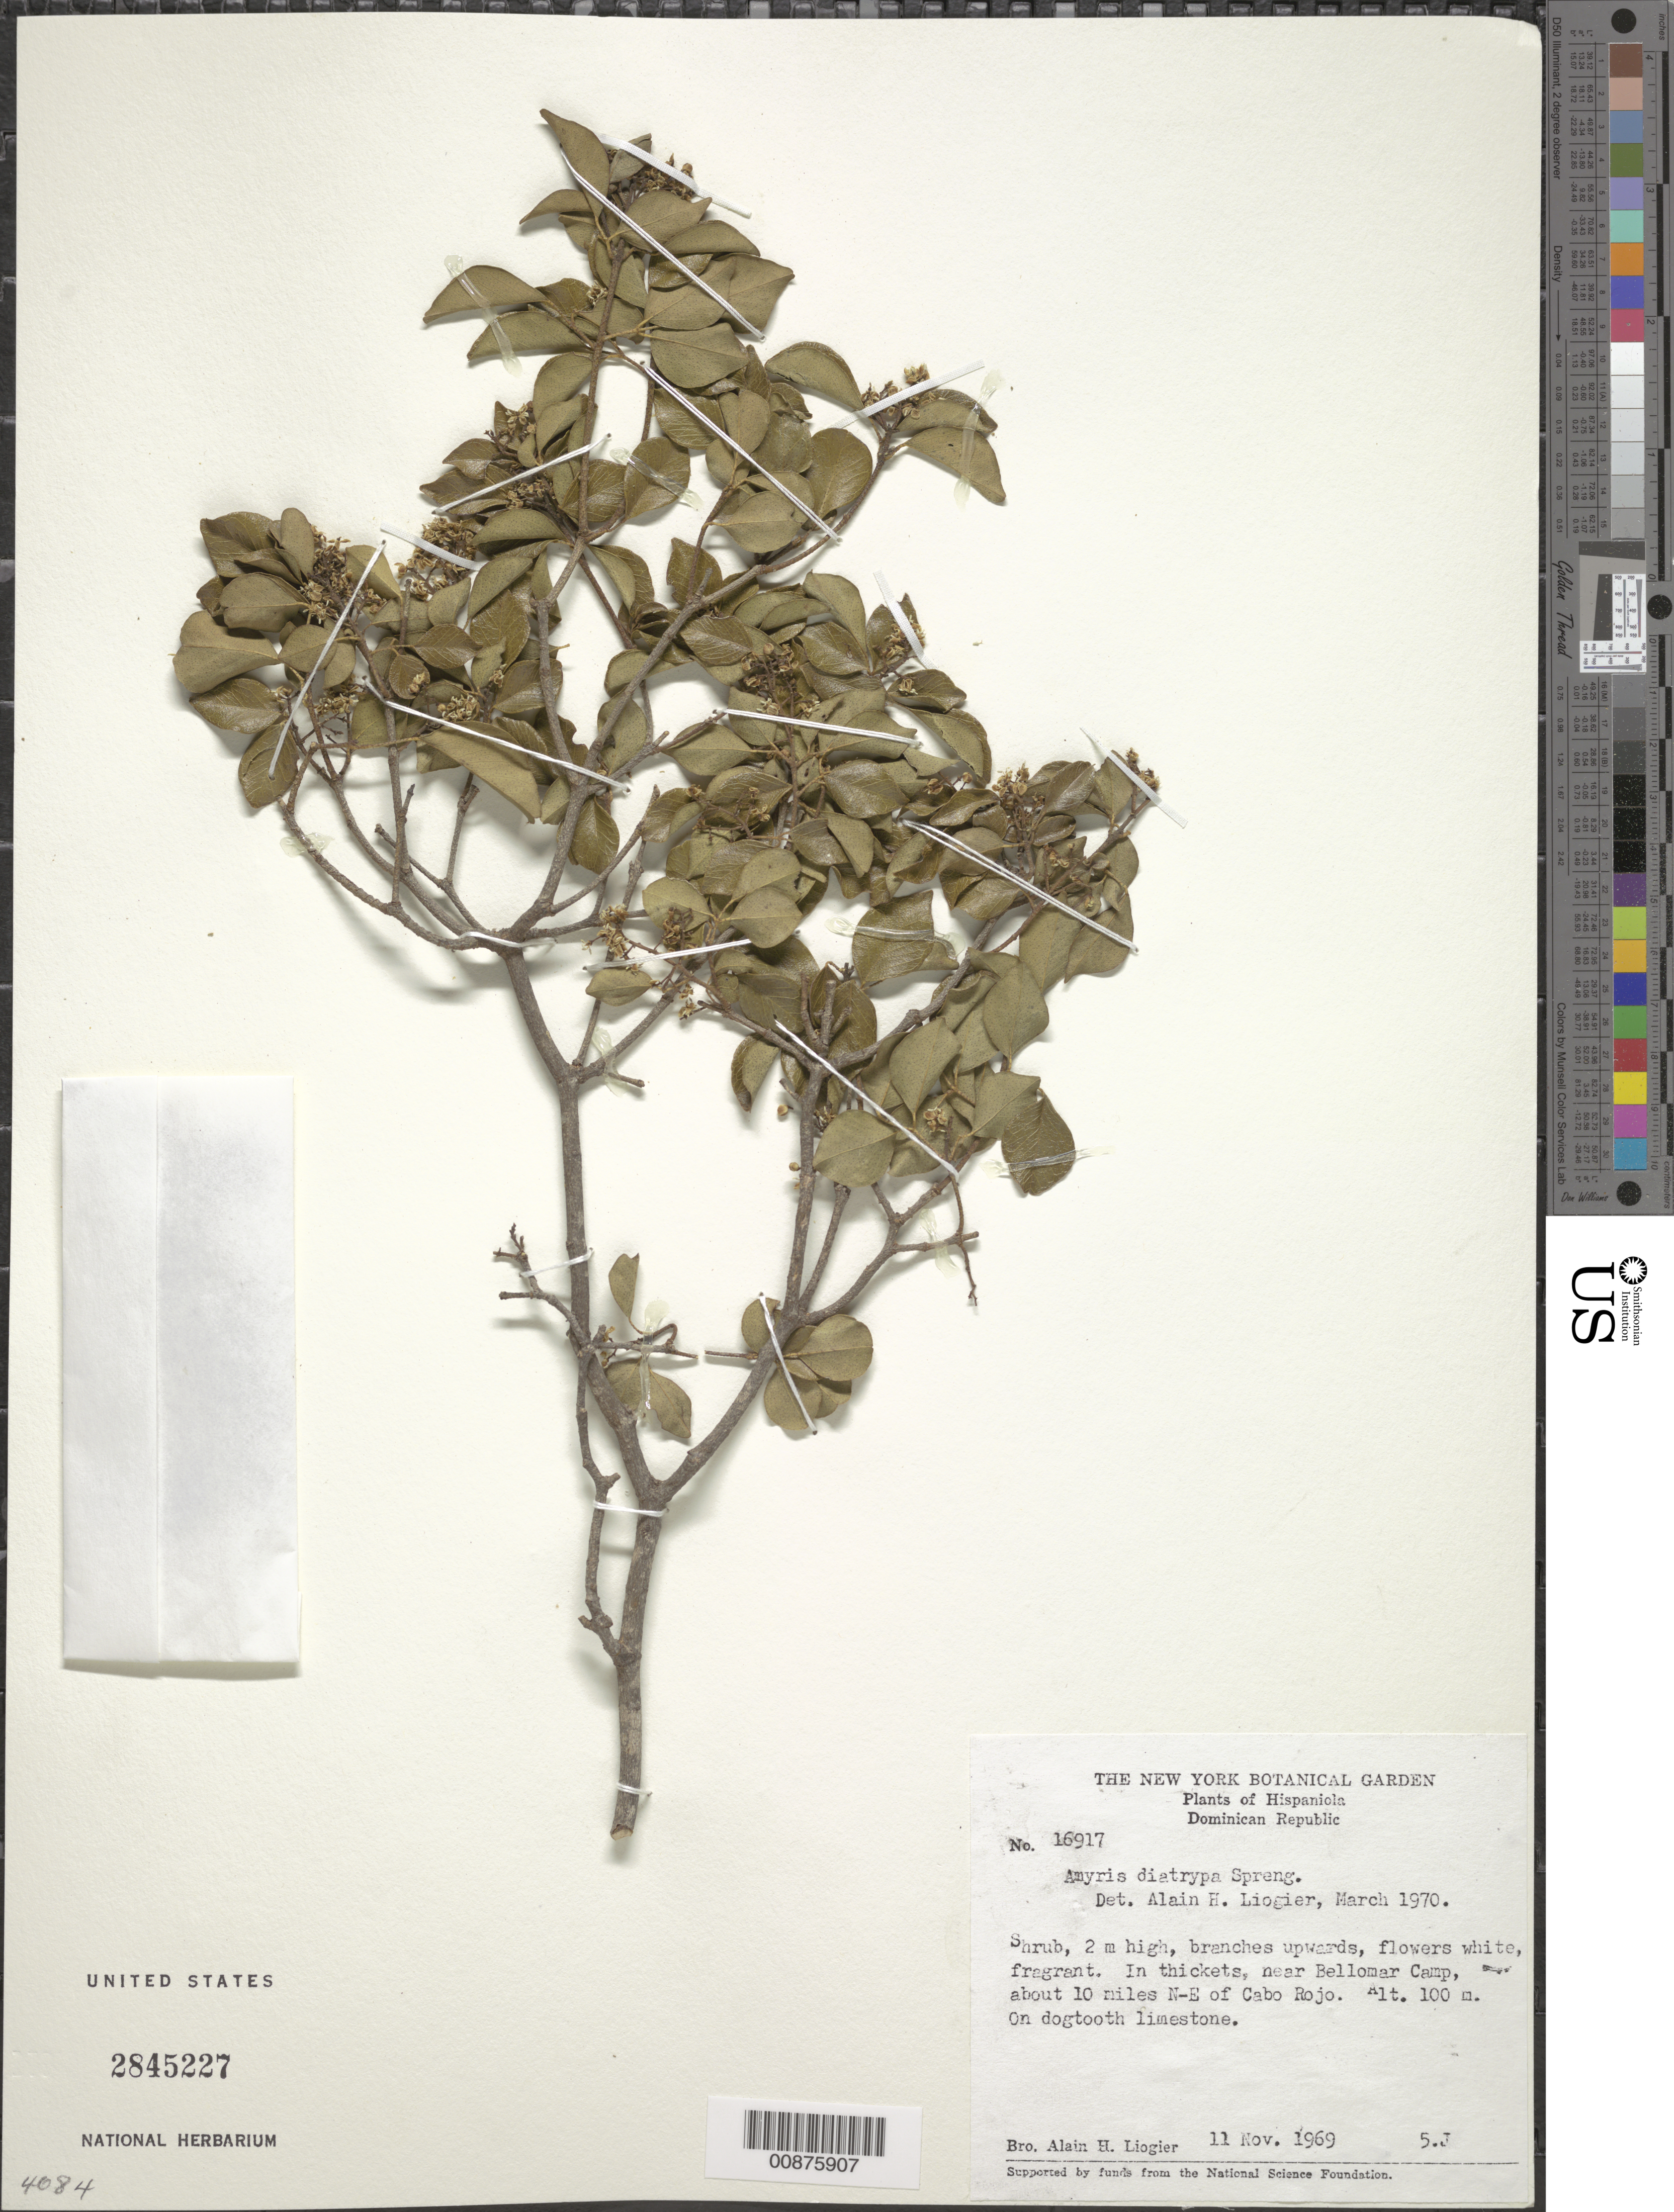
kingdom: Plantae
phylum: Tracheophyta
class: Magnoliopsida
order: Sapindales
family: Rutaceae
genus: Amyris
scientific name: Amyris diatrypa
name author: Spreng.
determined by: Liogier, Alain H.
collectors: A. H. Liogier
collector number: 16917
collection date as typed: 11 Nov 1969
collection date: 1969-11-11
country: Dominican Republic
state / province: Pedernales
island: Hispaniola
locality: Near Bellomar Camp, about 10 miles NE of Cabo Rojo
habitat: In thickets on dogtooth limestone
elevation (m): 100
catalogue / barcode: US 2845227